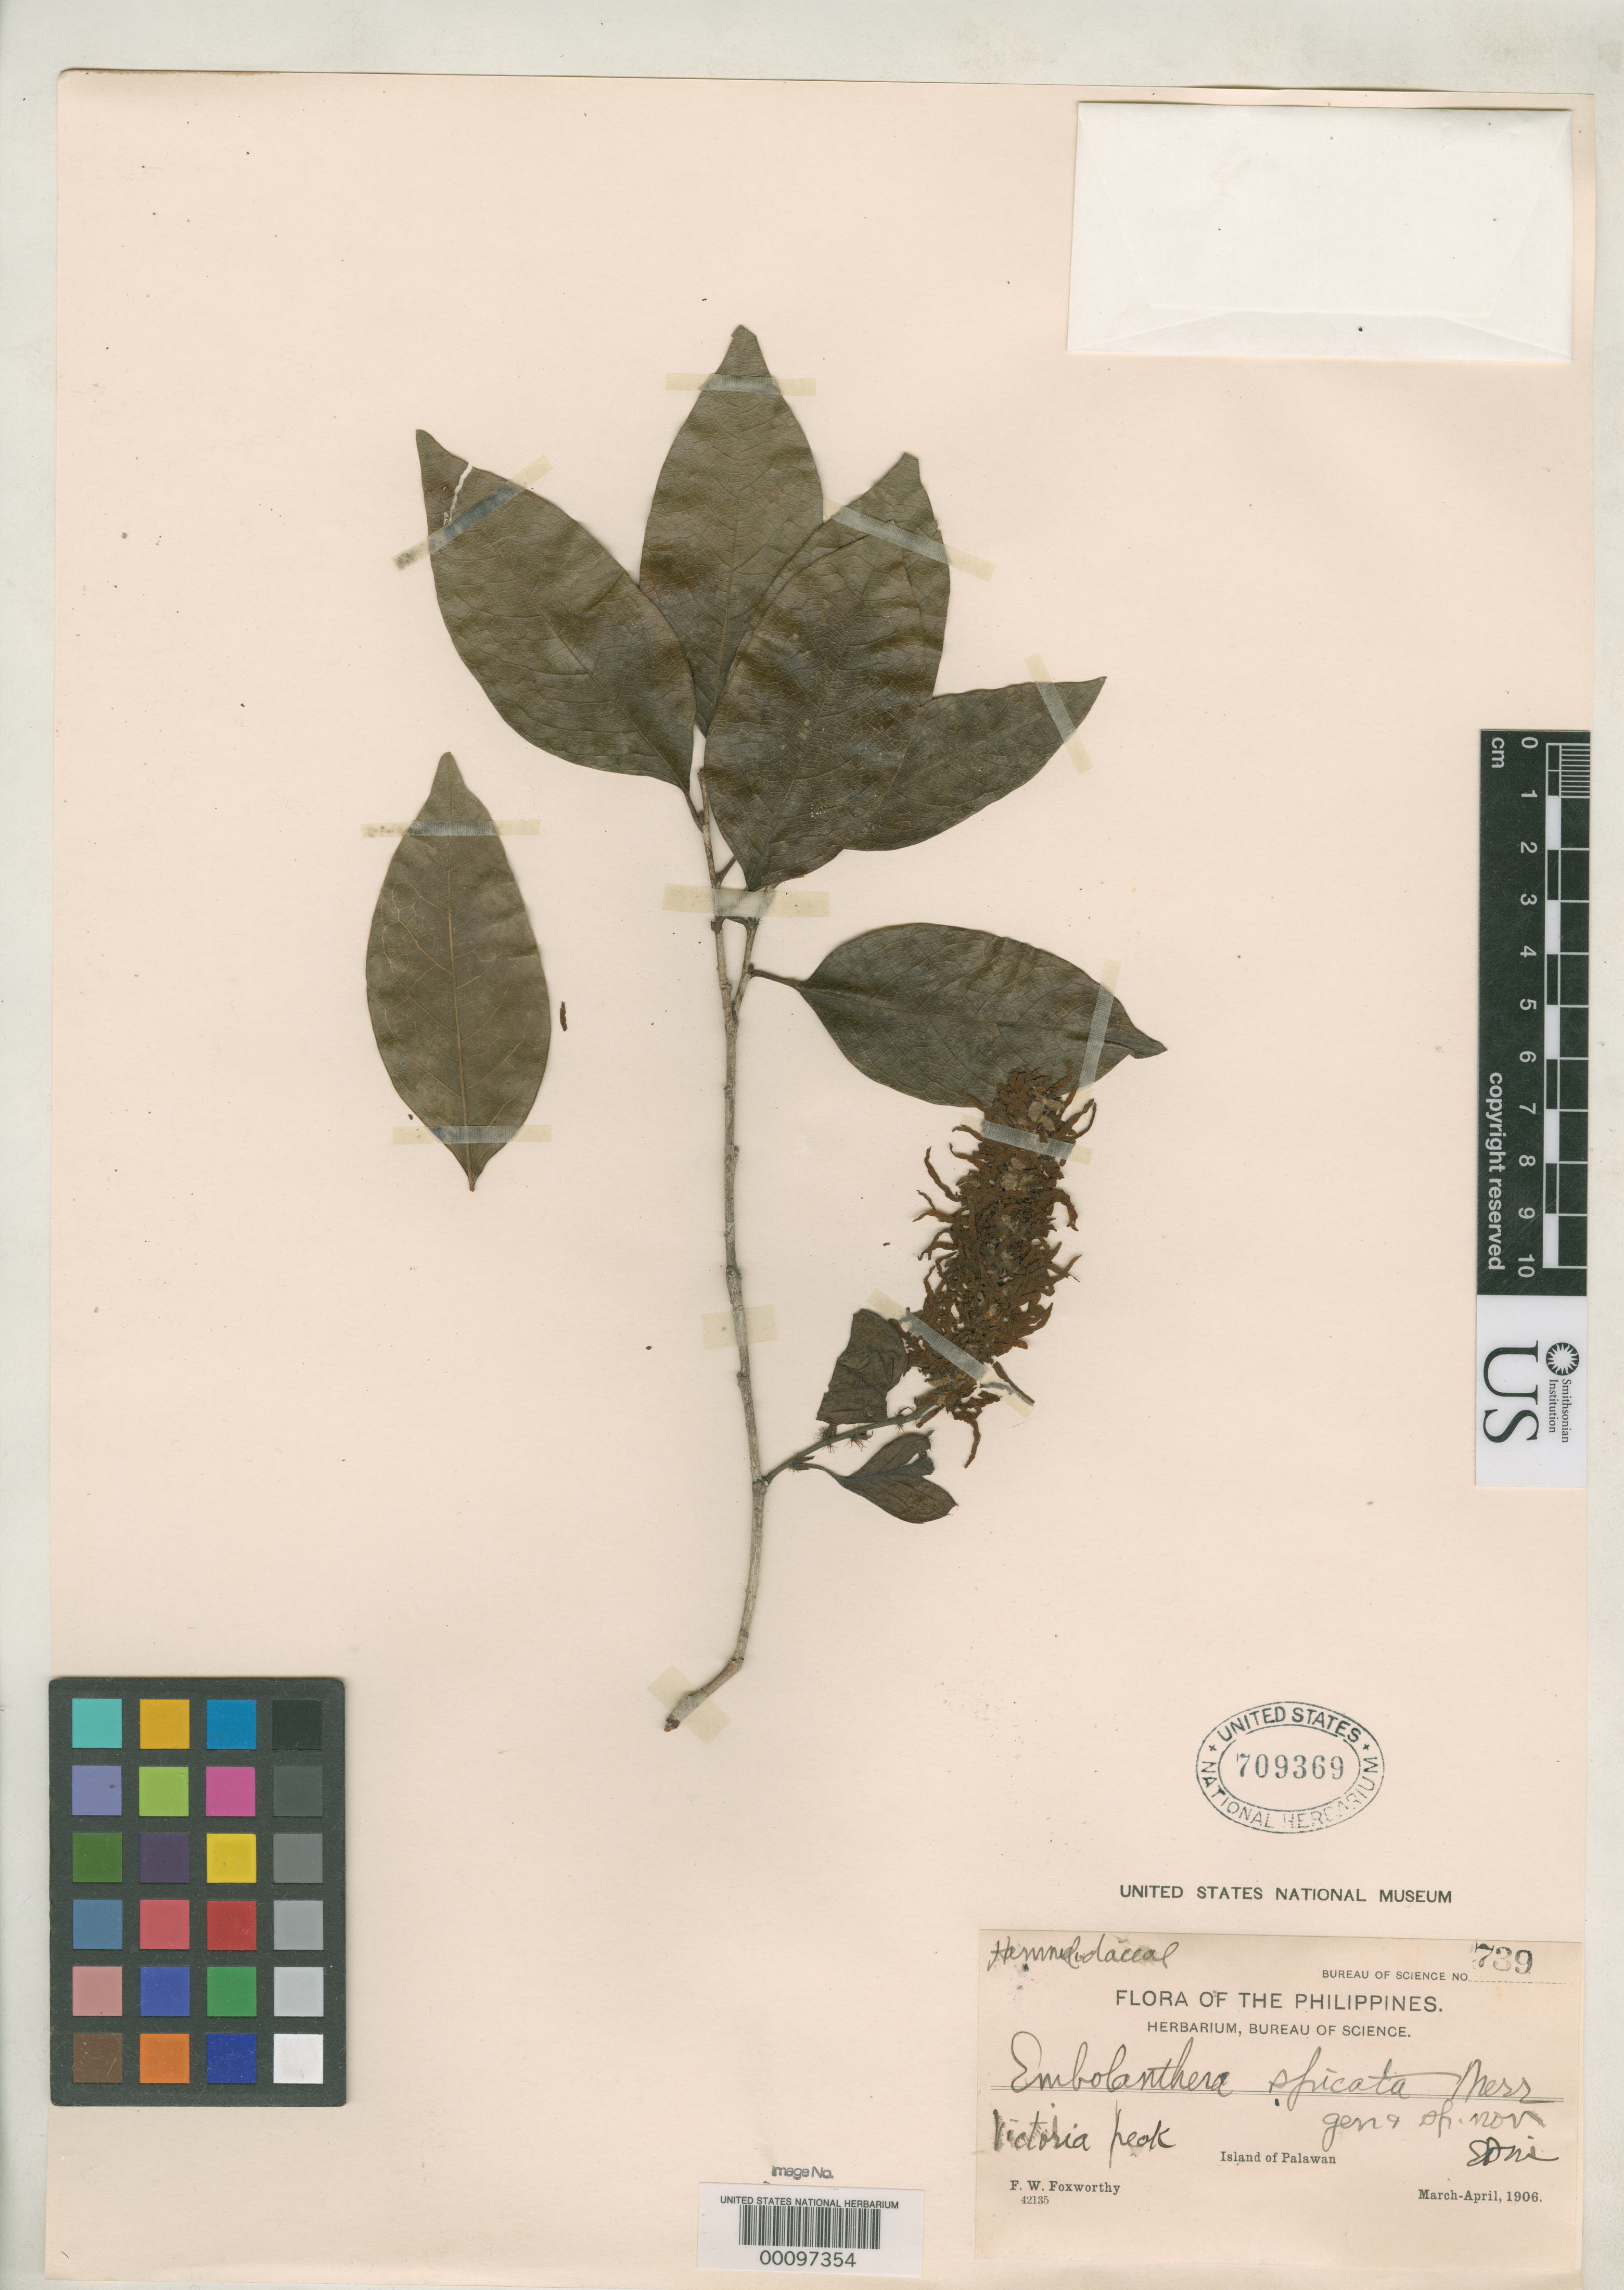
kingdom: Plantae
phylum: Tracheophyta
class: Magnoliopsida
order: Saxifragales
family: Hamamelidaceae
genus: Embolanthera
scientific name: Embolanthera spicata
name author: Merr.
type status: Isotype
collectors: F. W. Foxworthy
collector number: Bur. Sci. 739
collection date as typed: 24 Mar 1906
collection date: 1906-03-24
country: Philippines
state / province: Mimaropa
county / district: Palawan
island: Palawan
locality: Victora Peak.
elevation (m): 250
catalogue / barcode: US 709369